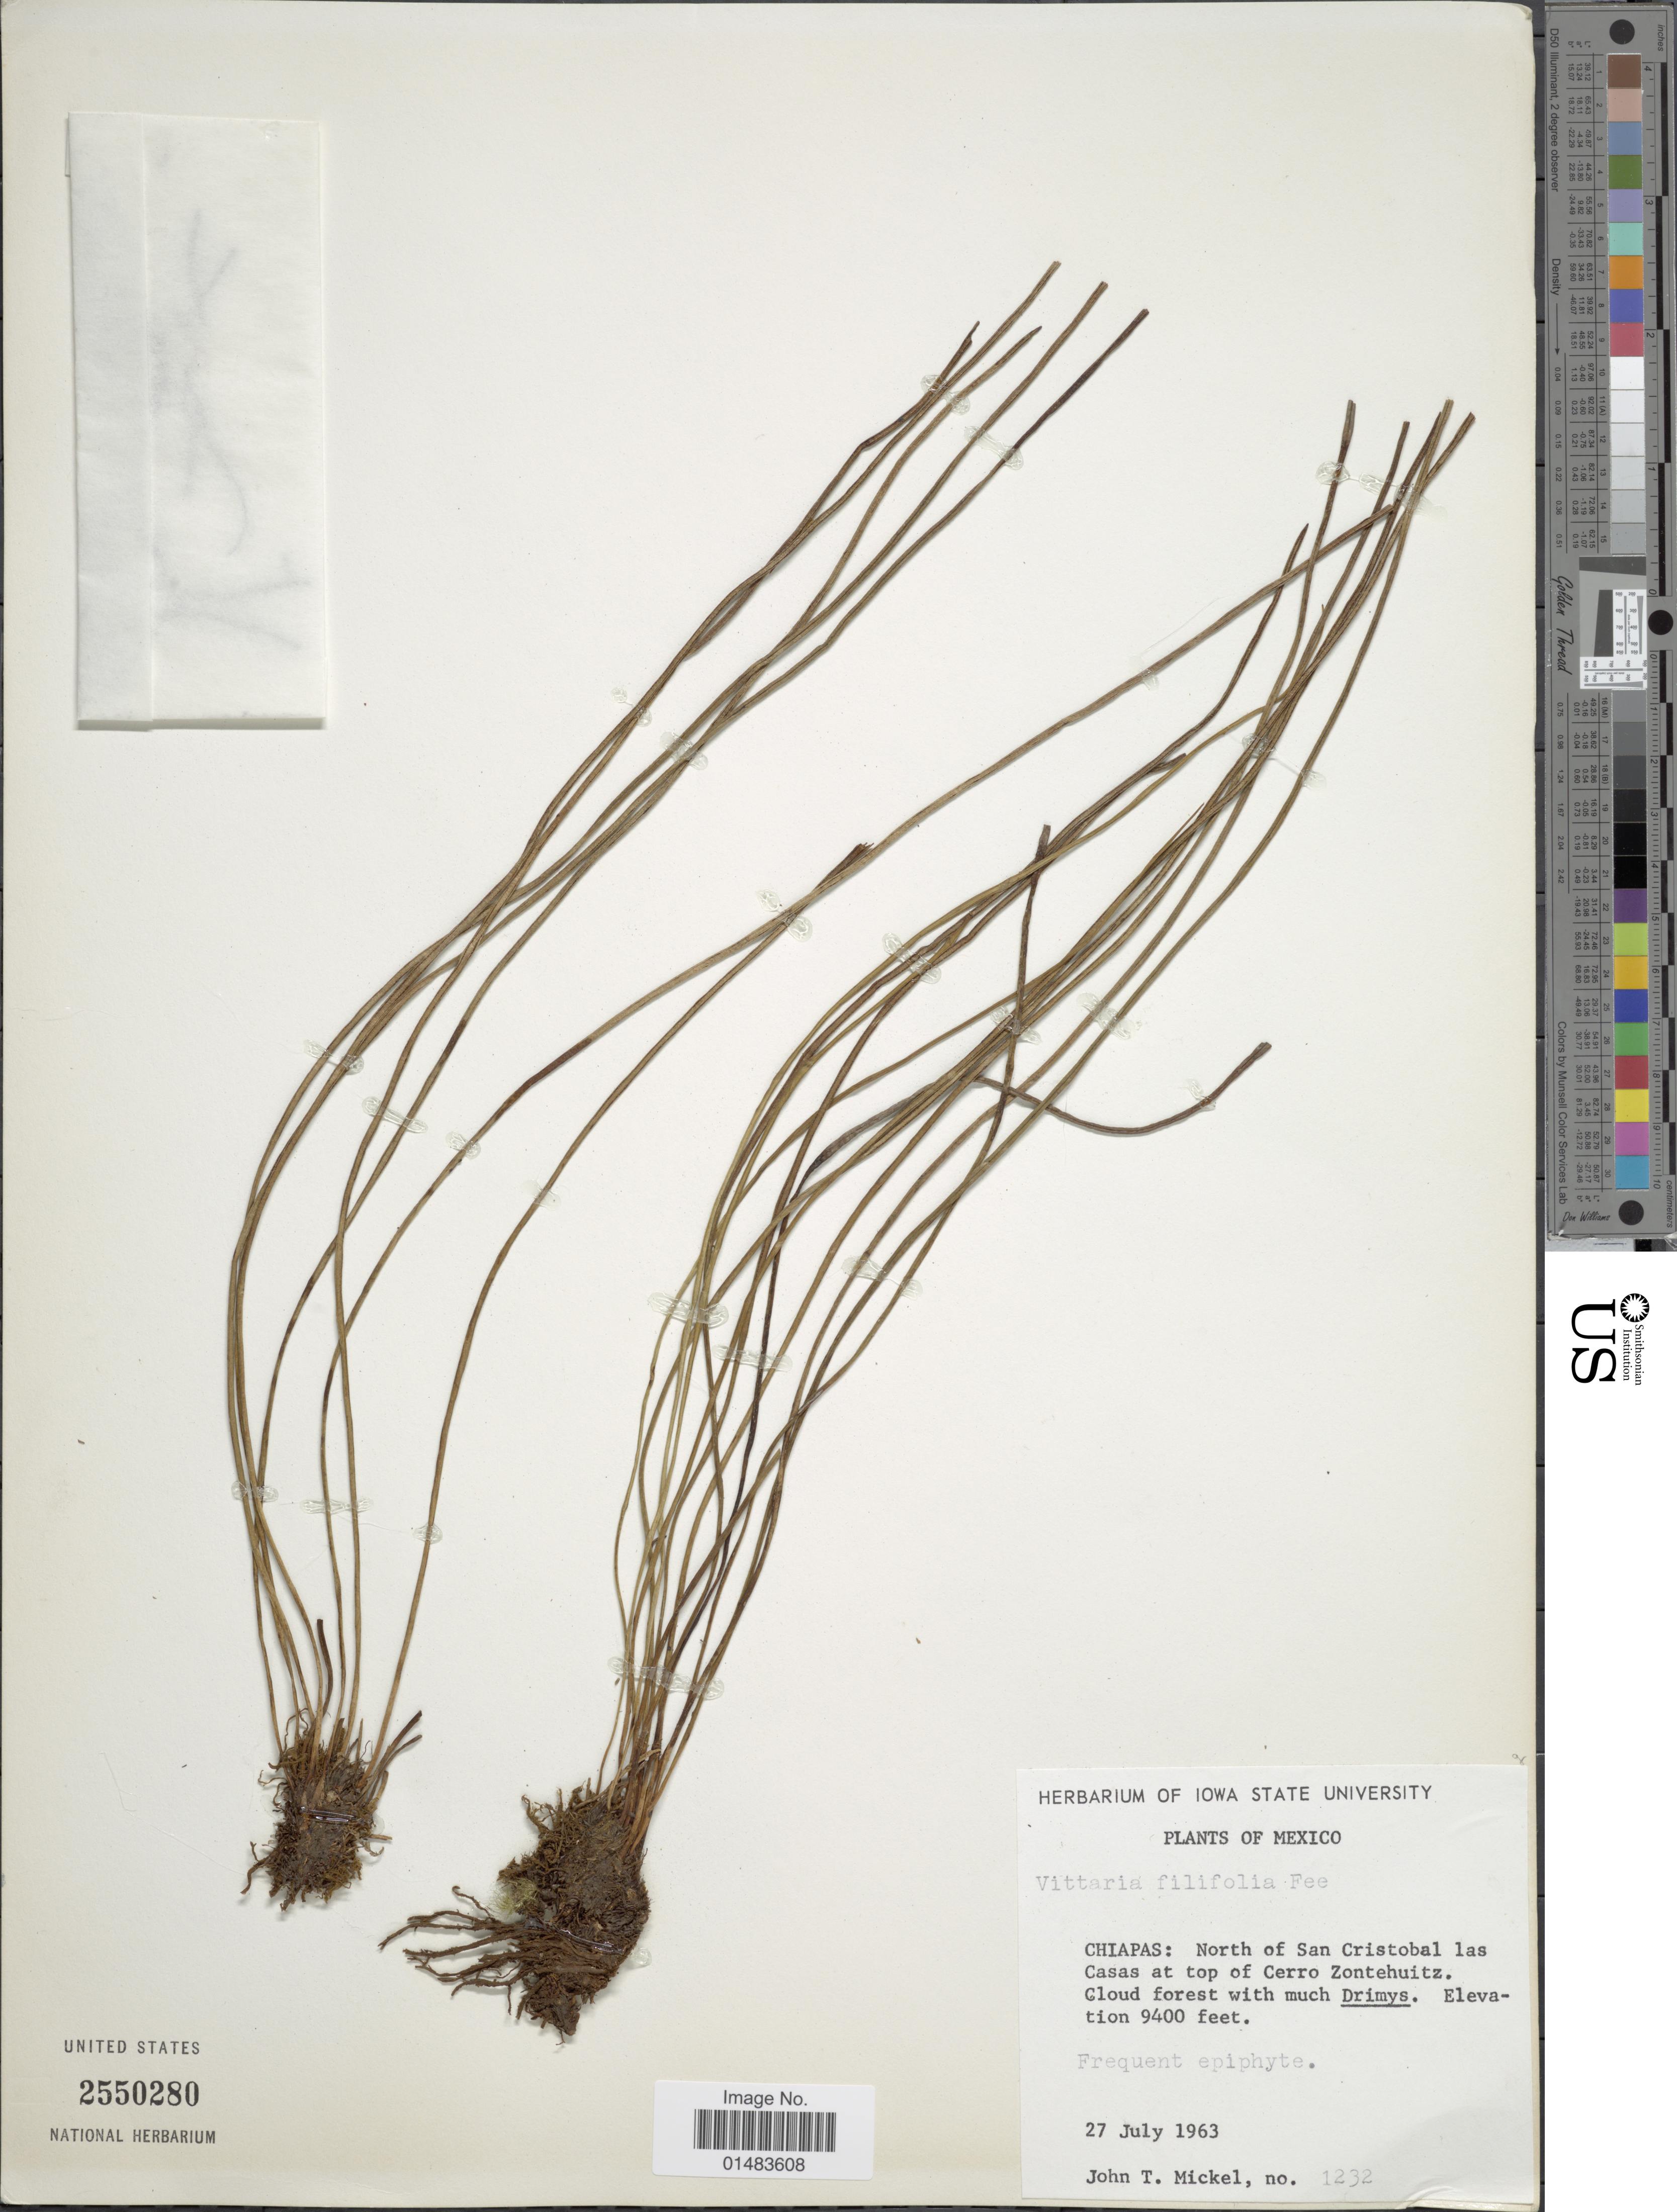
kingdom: Plantae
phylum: Tracheophyta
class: Polypodiopsida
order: Polypodiales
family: Pteridaceae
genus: Vittaria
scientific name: Vittaria graminifolia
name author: Kaulf.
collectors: J. T. Mickel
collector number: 1232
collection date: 1963-07-27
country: Mexico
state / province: Chiapas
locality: Mexico, North of San Cristobal las Casas at top of Cerro Zontehuitz. Cloud forest with much Drimys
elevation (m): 2865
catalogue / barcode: US 2550280